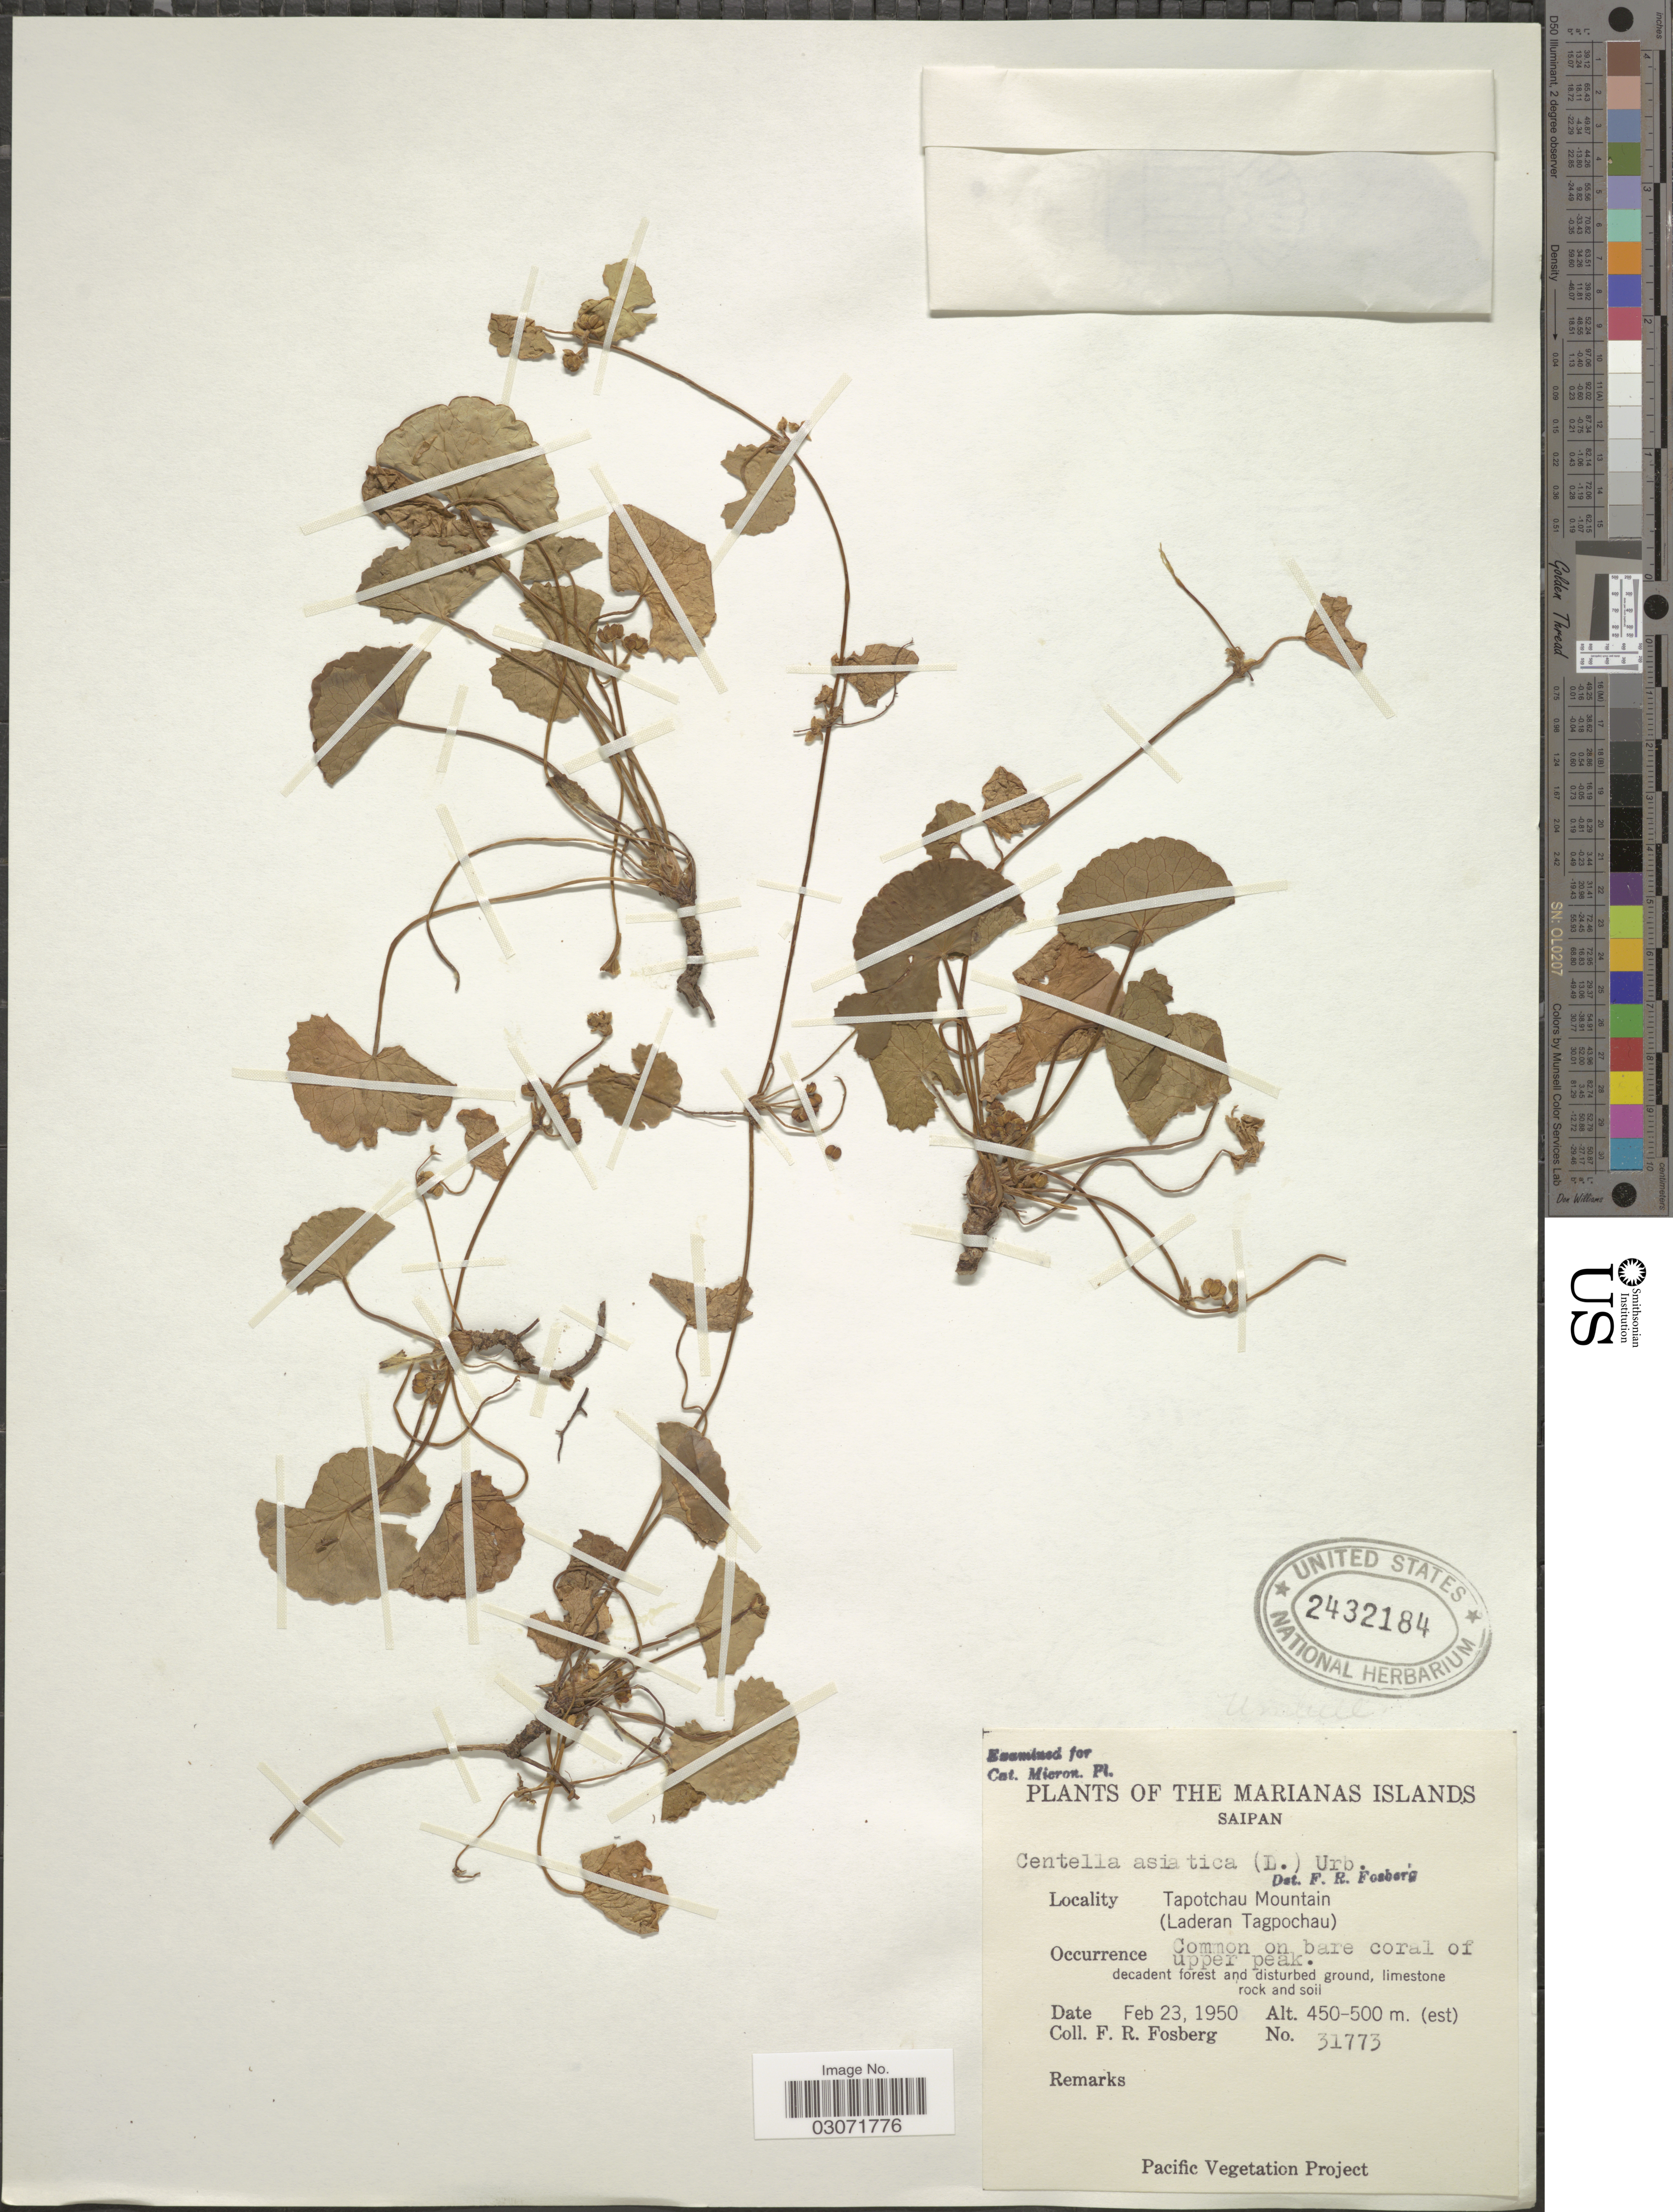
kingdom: Plantae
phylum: Tracheophyta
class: Magnoliopsida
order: Apiales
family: Apiaceae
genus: Centella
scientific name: Centella asiatica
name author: (L.) Urb.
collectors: F. R. Fosberg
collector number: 31773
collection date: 1950-02-23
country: Northern Mariana Islands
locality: The Marianas Islands. Saipan. Tapotchau Mountain (Laderan Tagpochau).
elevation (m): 450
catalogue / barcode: US 2432184